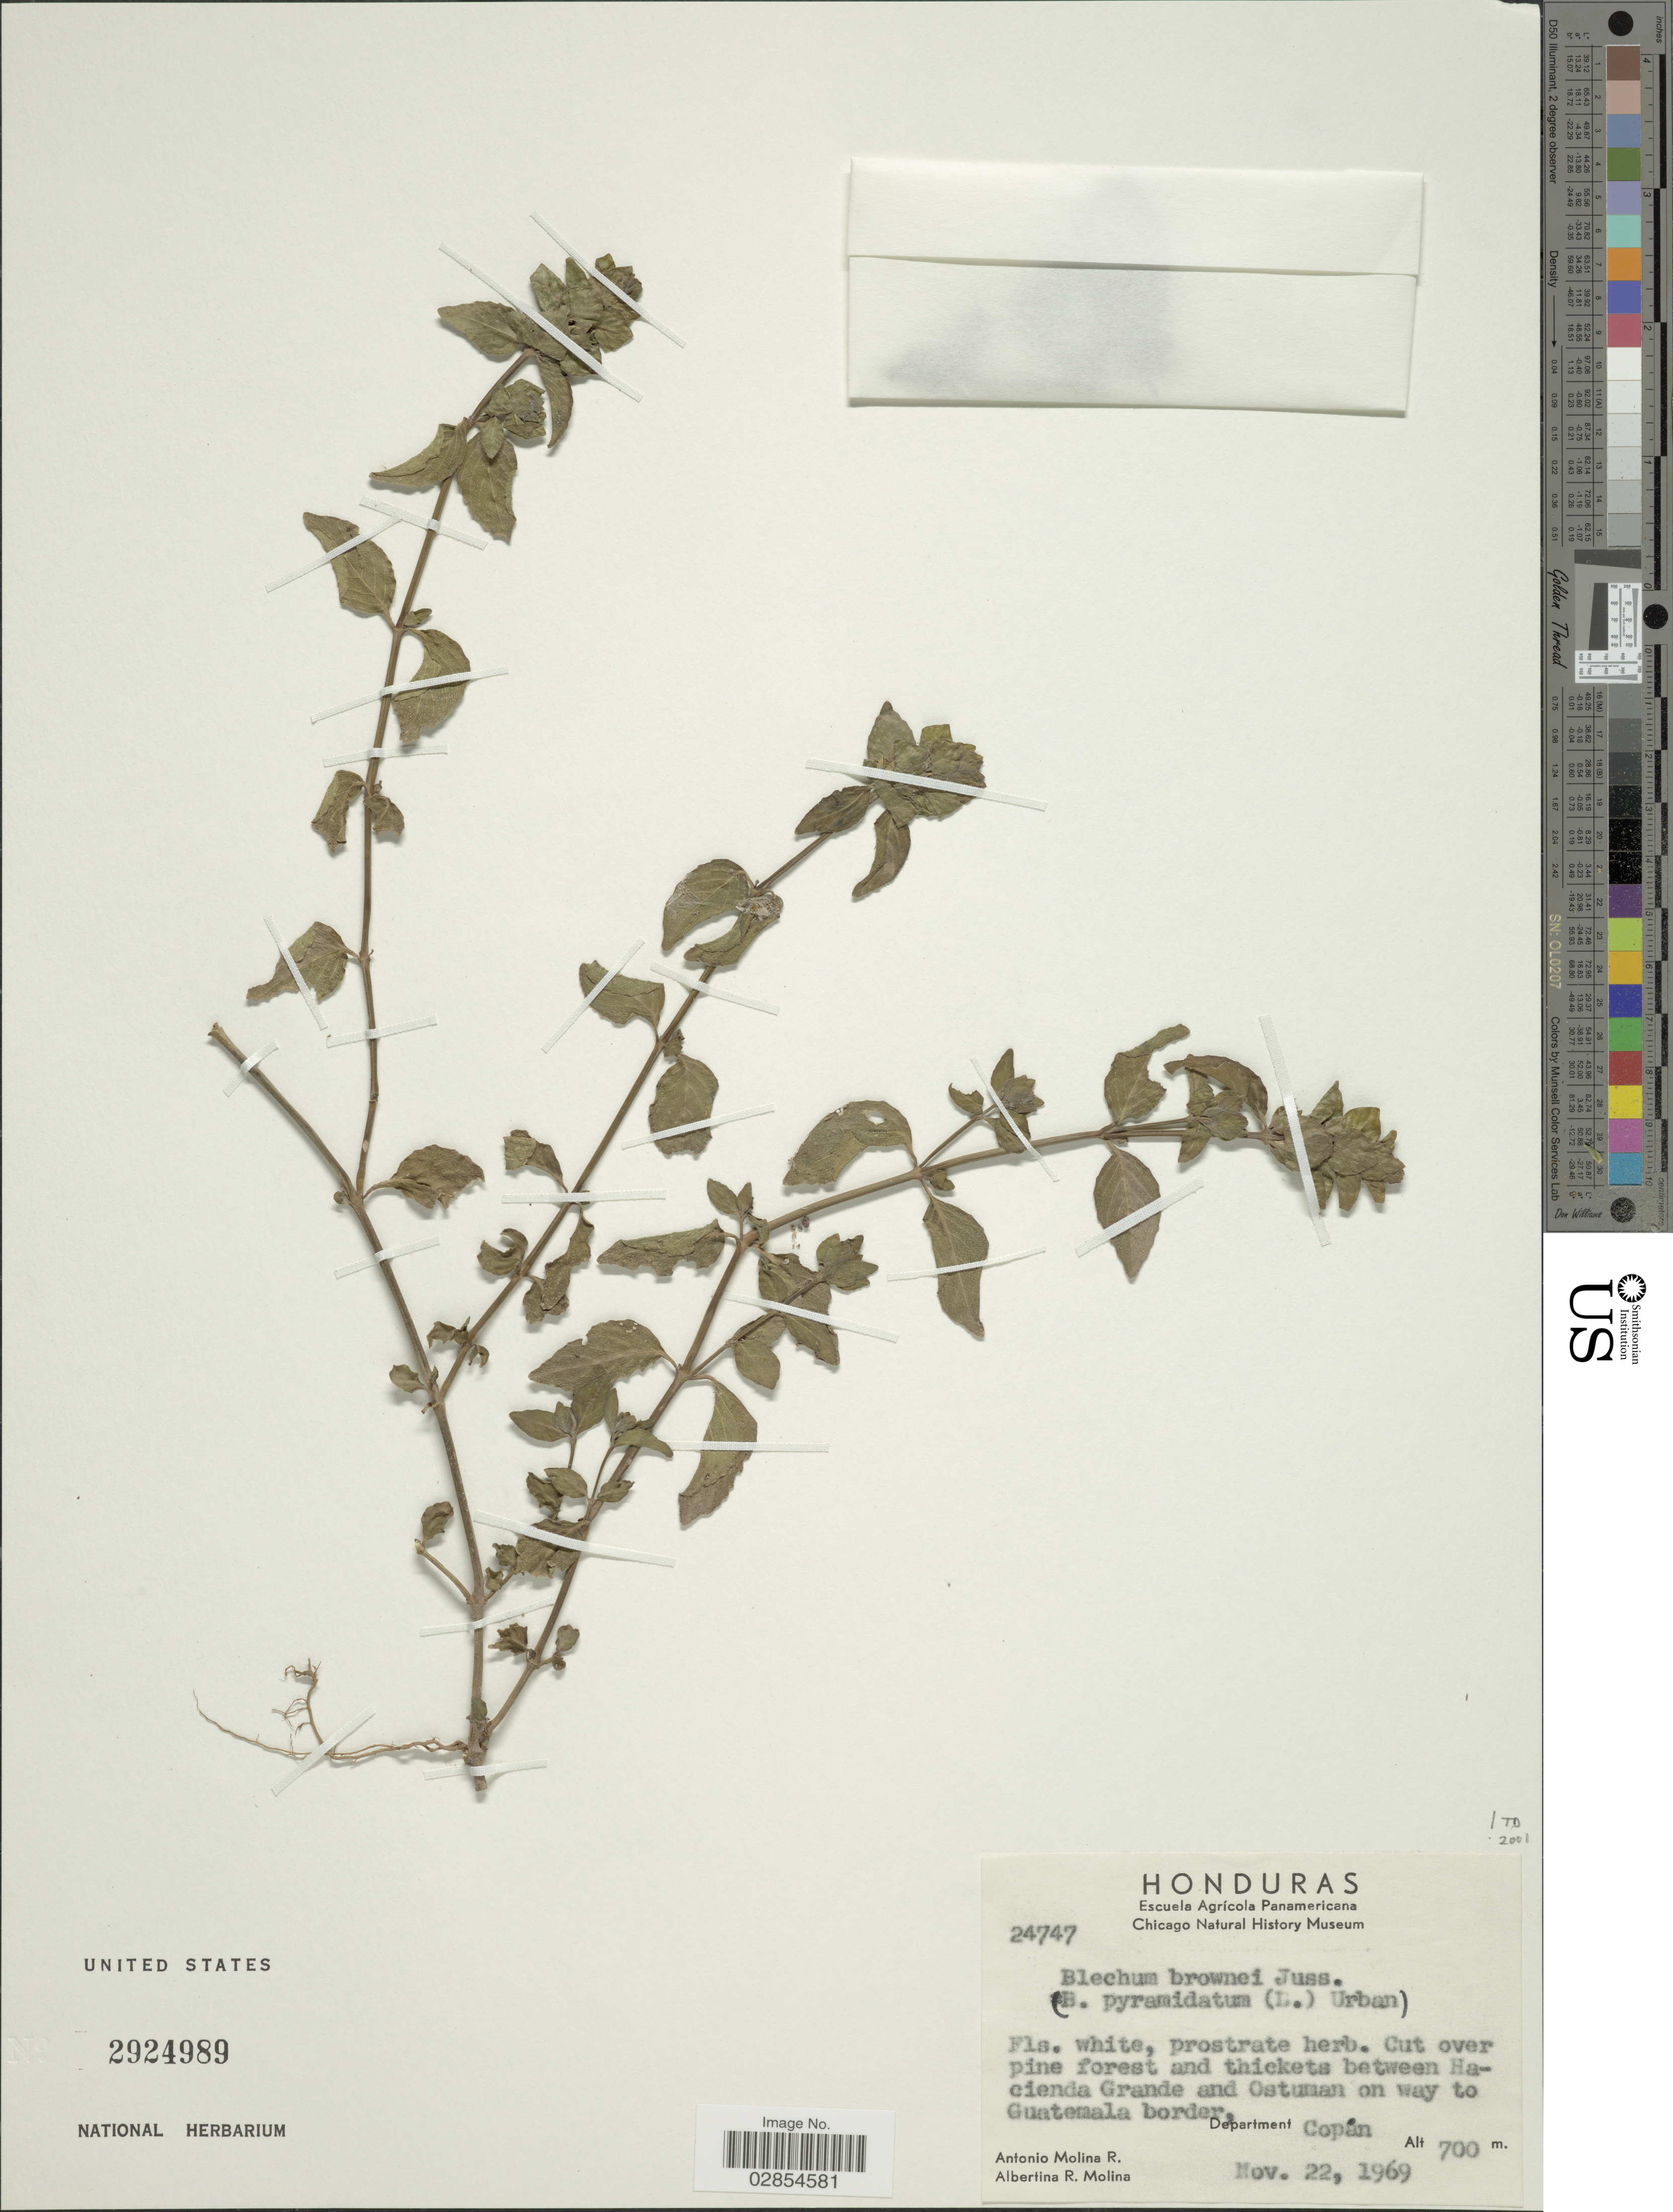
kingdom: Plantae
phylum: Tracheophyta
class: Magnoliopsida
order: Lamiales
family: Acanthaceae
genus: Blechum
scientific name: Blechum pyramidatum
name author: (Lam.) Urb.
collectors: A. Molina R. & A. R. Molina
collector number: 24747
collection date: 1969-11-22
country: Honduras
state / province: Copán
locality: Cut over pine forest and thickets between Hacienda Grande and Ostuman on way to Guatemala border, Department Copán.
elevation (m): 700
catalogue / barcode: US 2924989